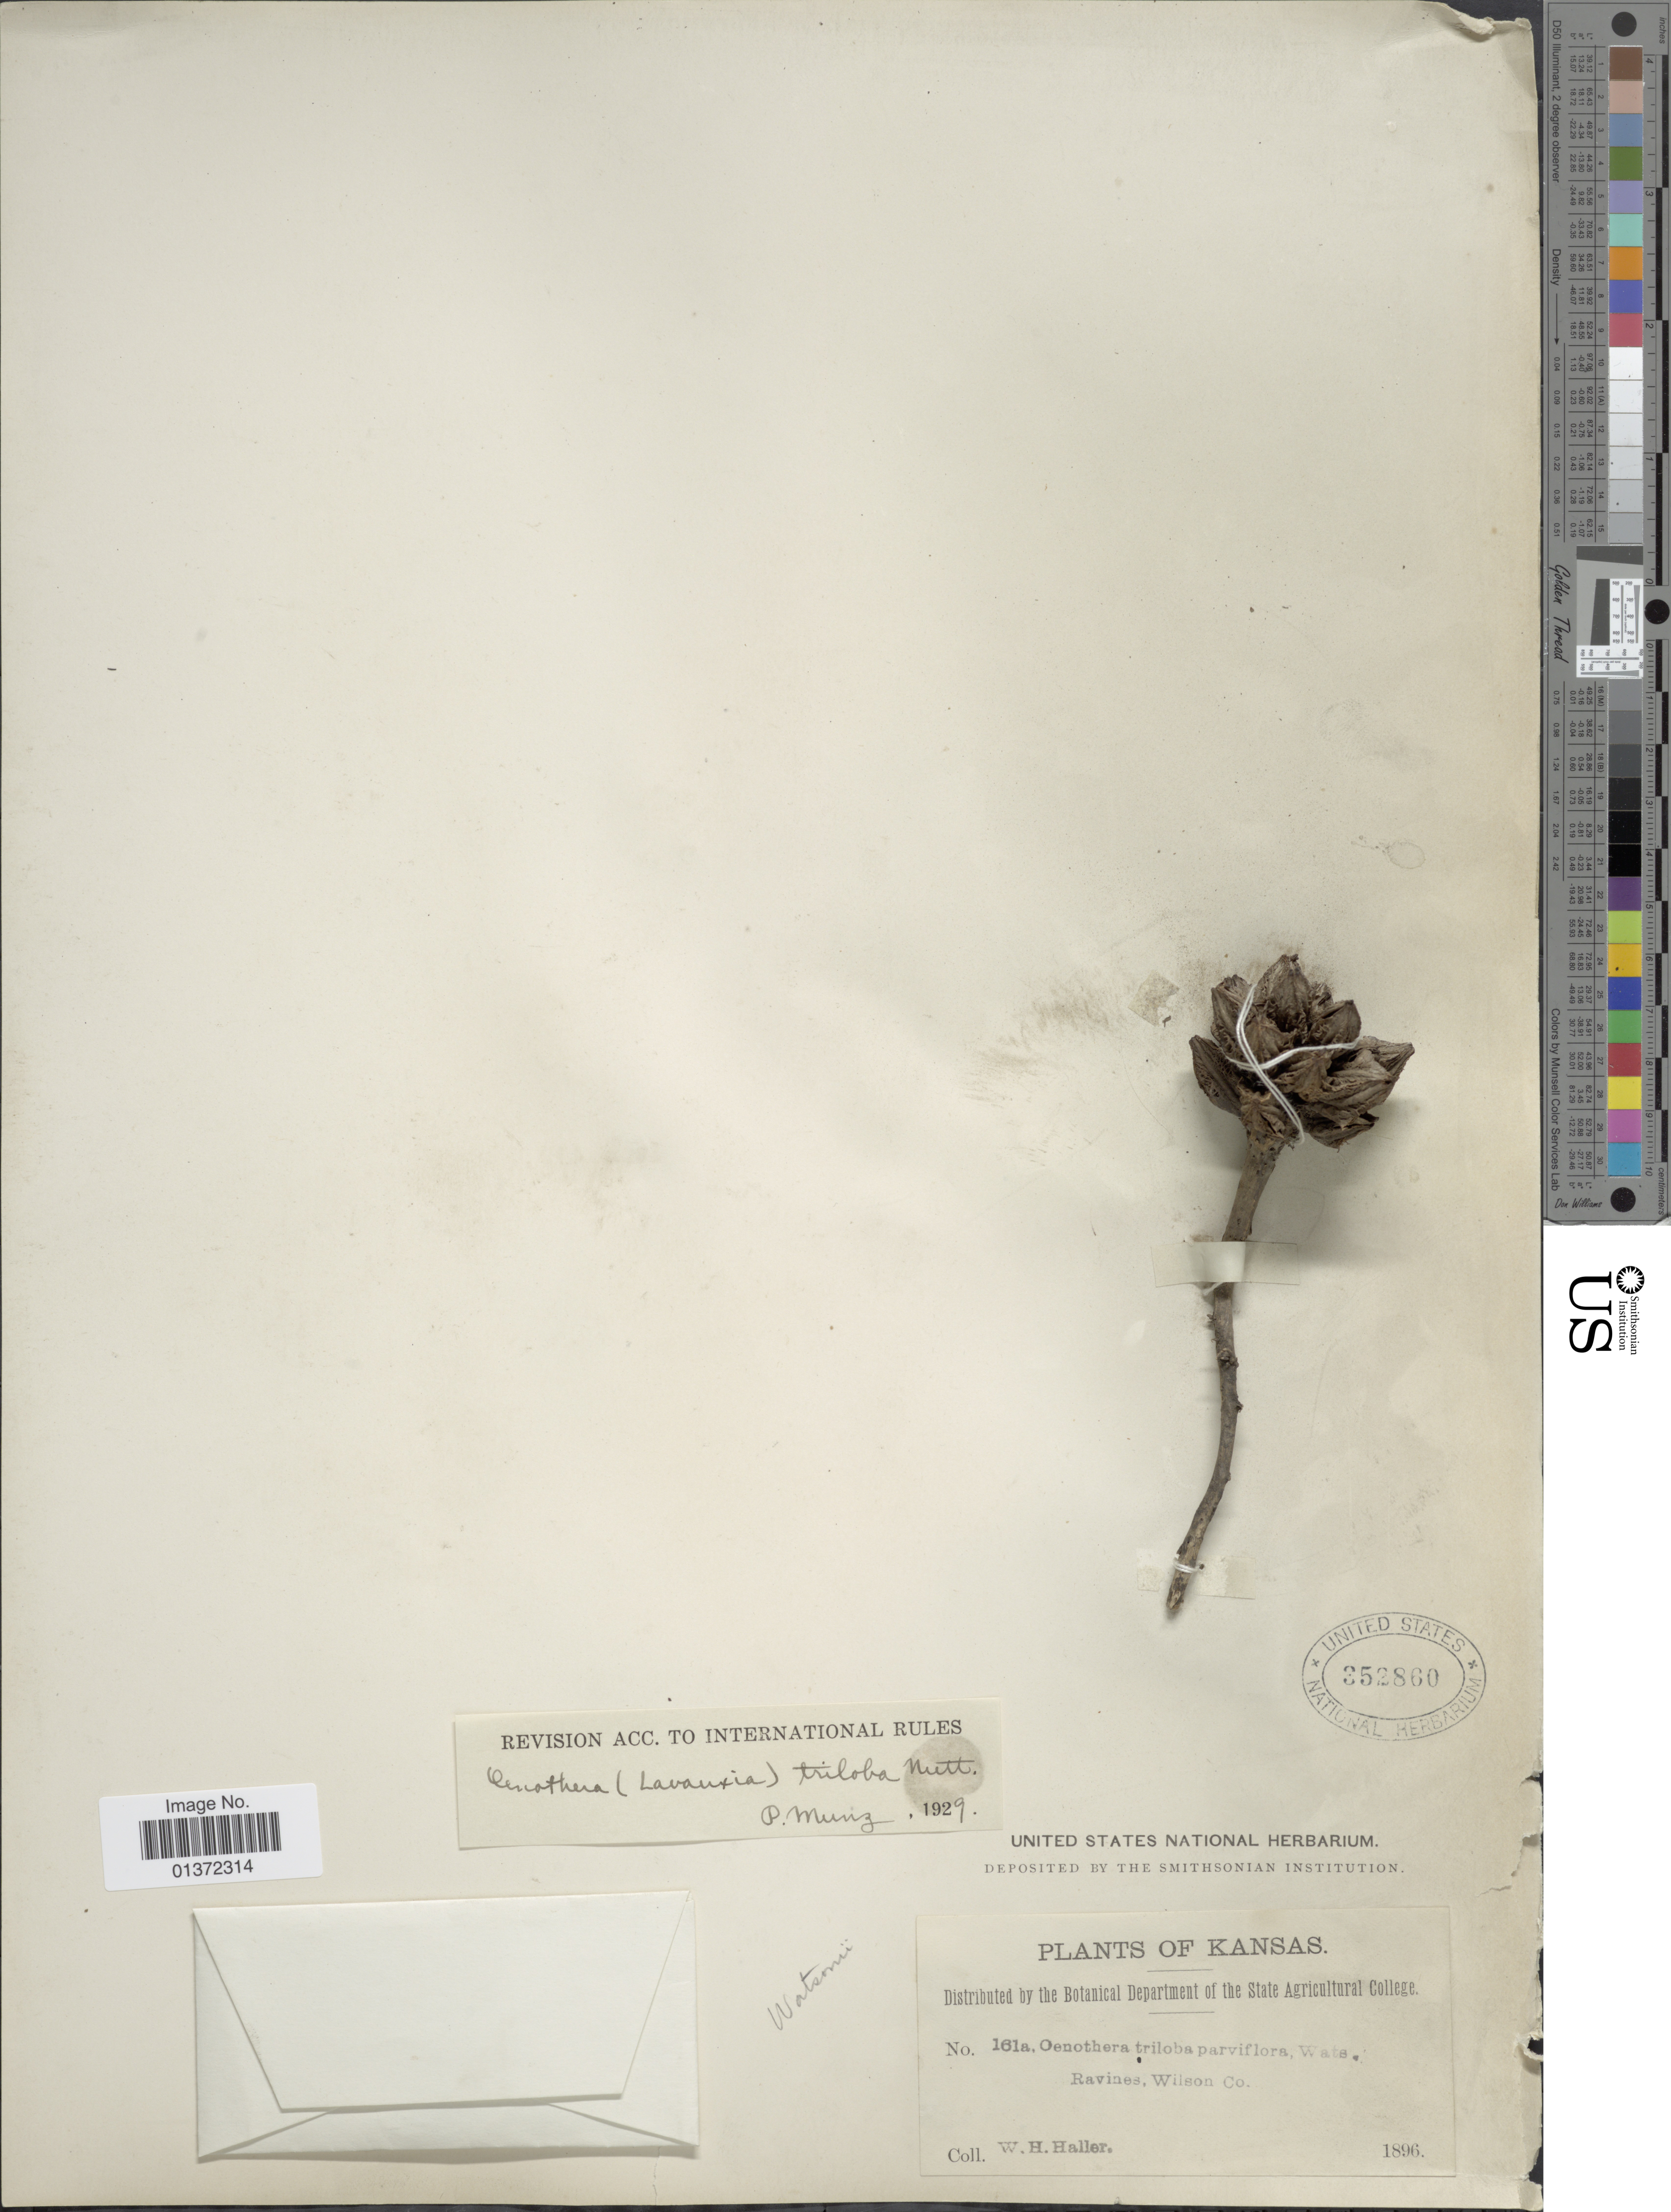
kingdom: Plantae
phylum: Tracheophyta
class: Magnoliopsida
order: Myrtales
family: Onagraceae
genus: Oenothera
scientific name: Oenothera triloba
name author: Nutt.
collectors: W. Haller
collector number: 161a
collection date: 1896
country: United States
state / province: Kansas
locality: Wilson Co.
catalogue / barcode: US 352860